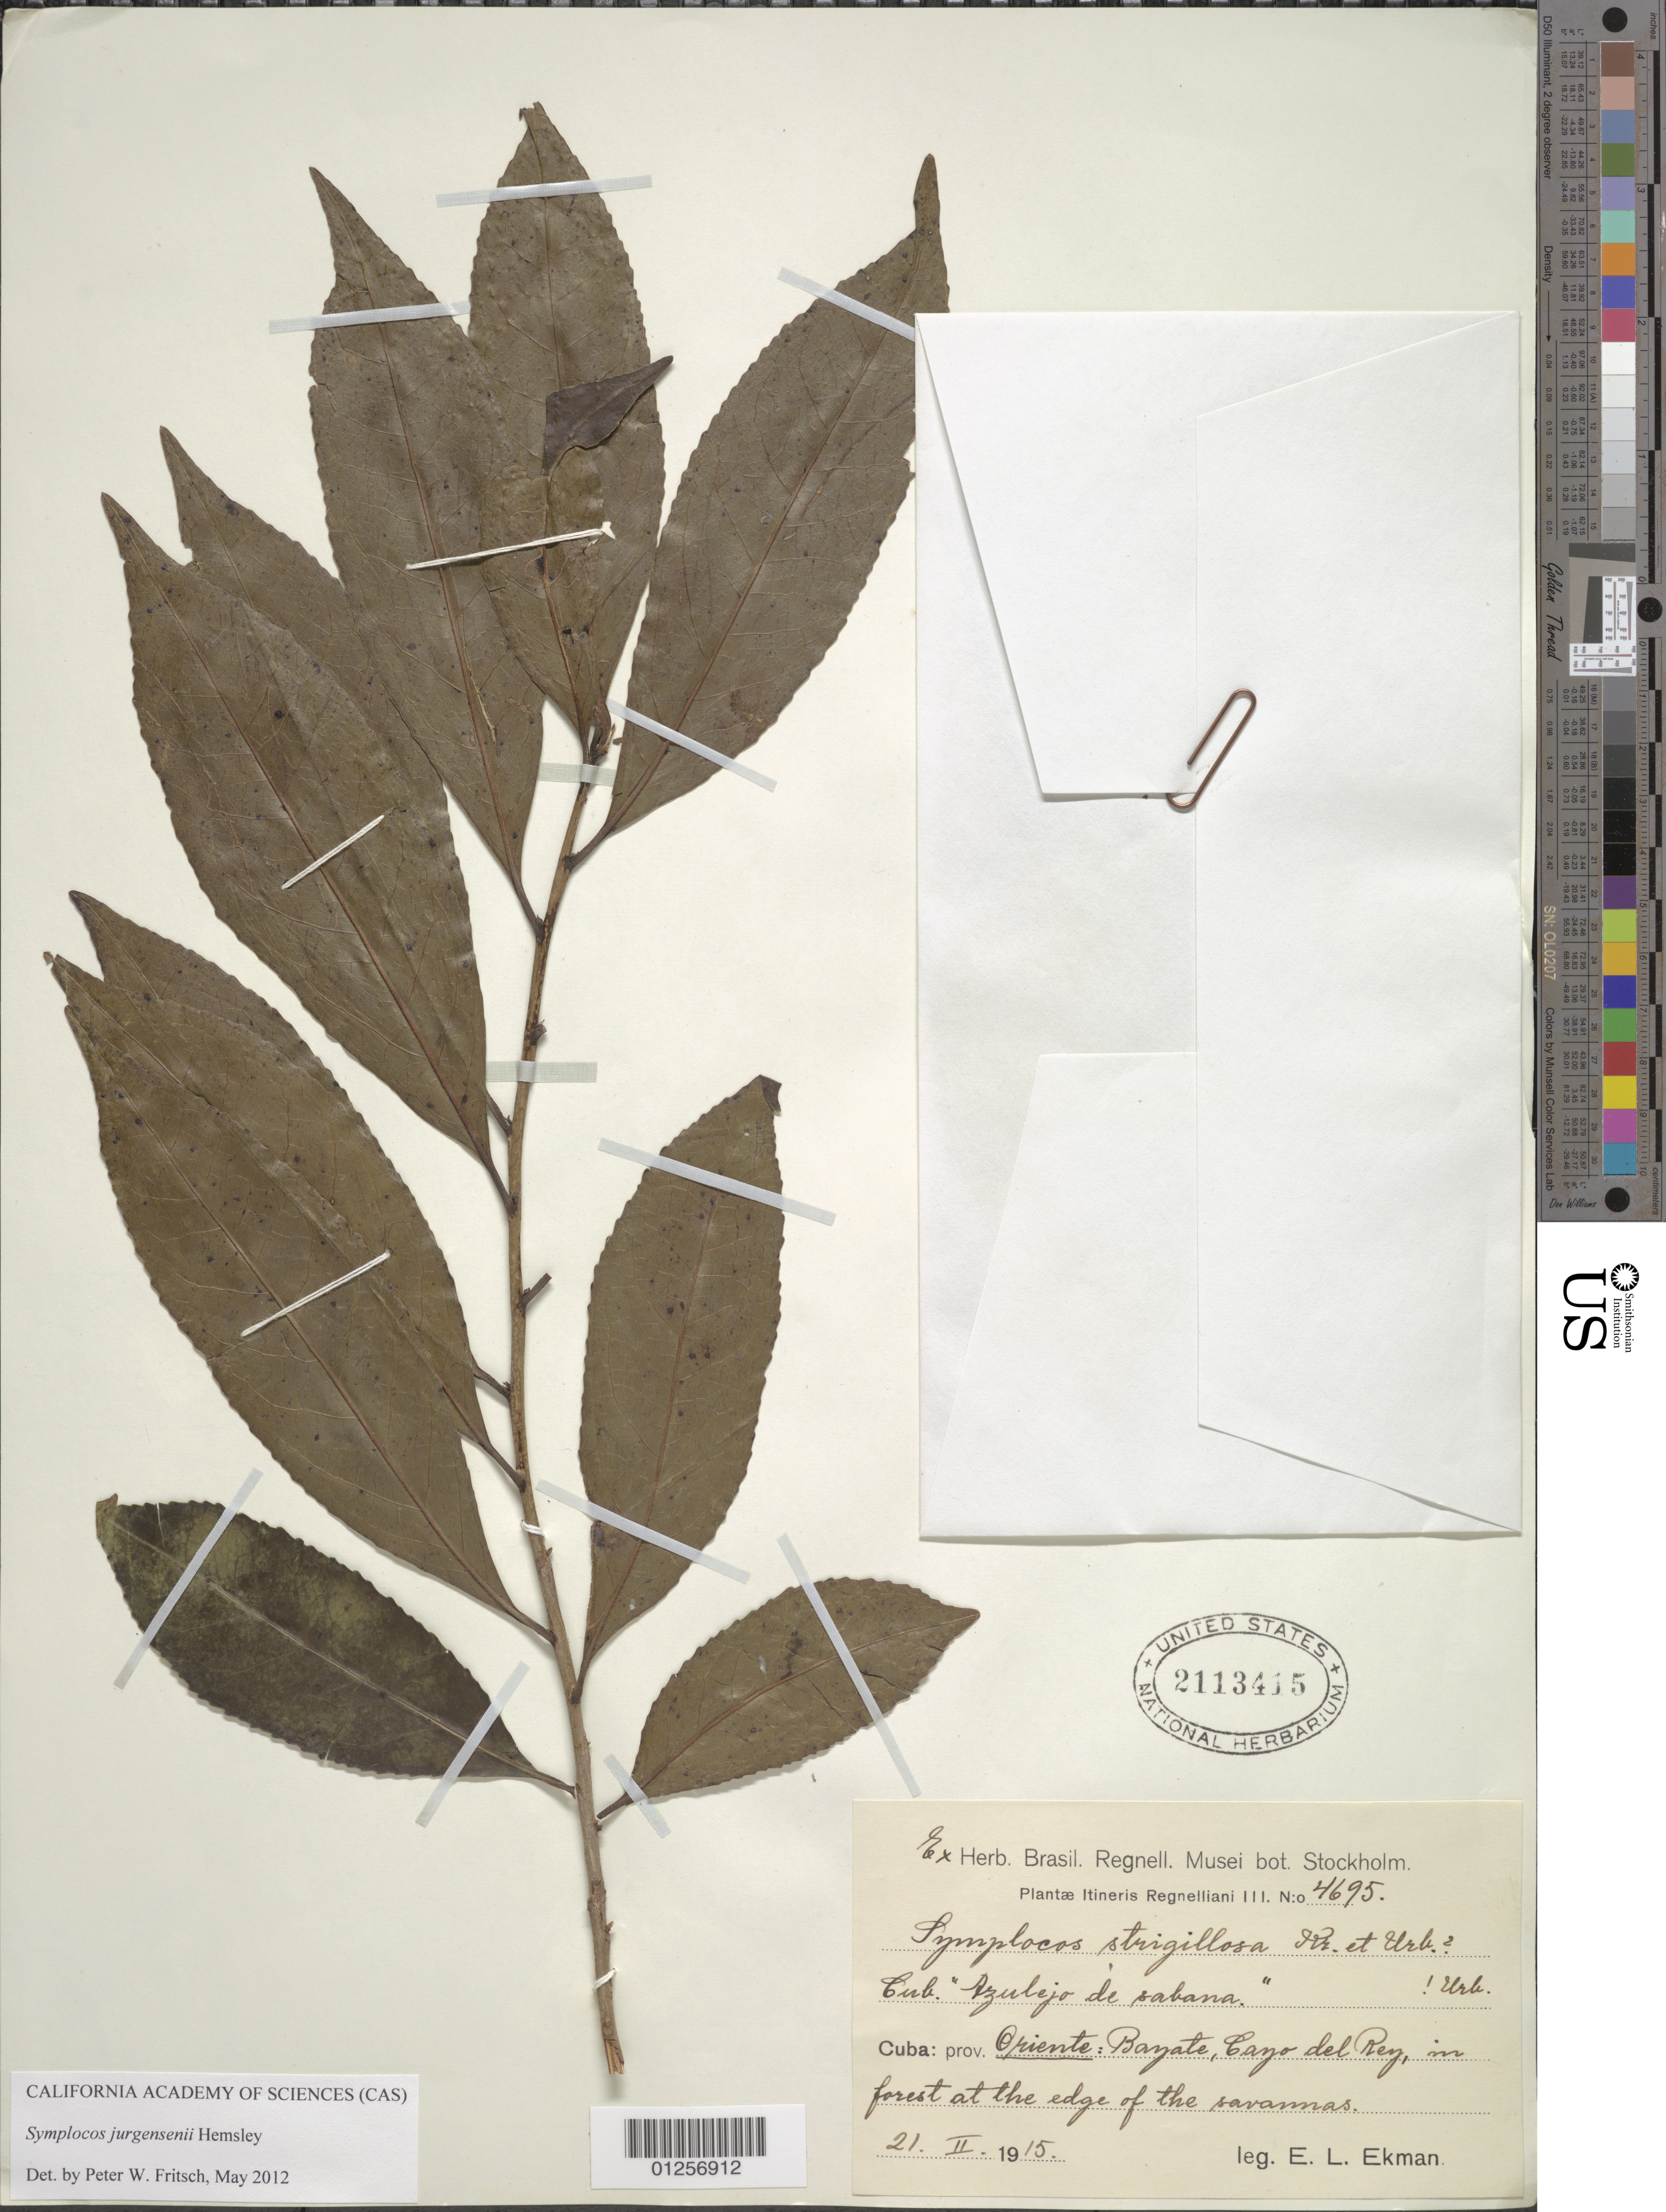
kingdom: Plantae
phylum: Tracheophyta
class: Magnoliopsida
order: Ericales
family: Symplocaceae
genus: Symplocos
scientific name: Symplocos jurgensenii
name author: Hemsl.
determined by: Fritsch, Peter W.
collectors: E. L. Ekman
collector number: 4695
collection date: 1915-02-21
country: Cuba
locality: Prov. Oriente, Bayate, Cayo del Rey.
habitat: In forest at edge of savanna.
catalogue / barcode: US 2113415